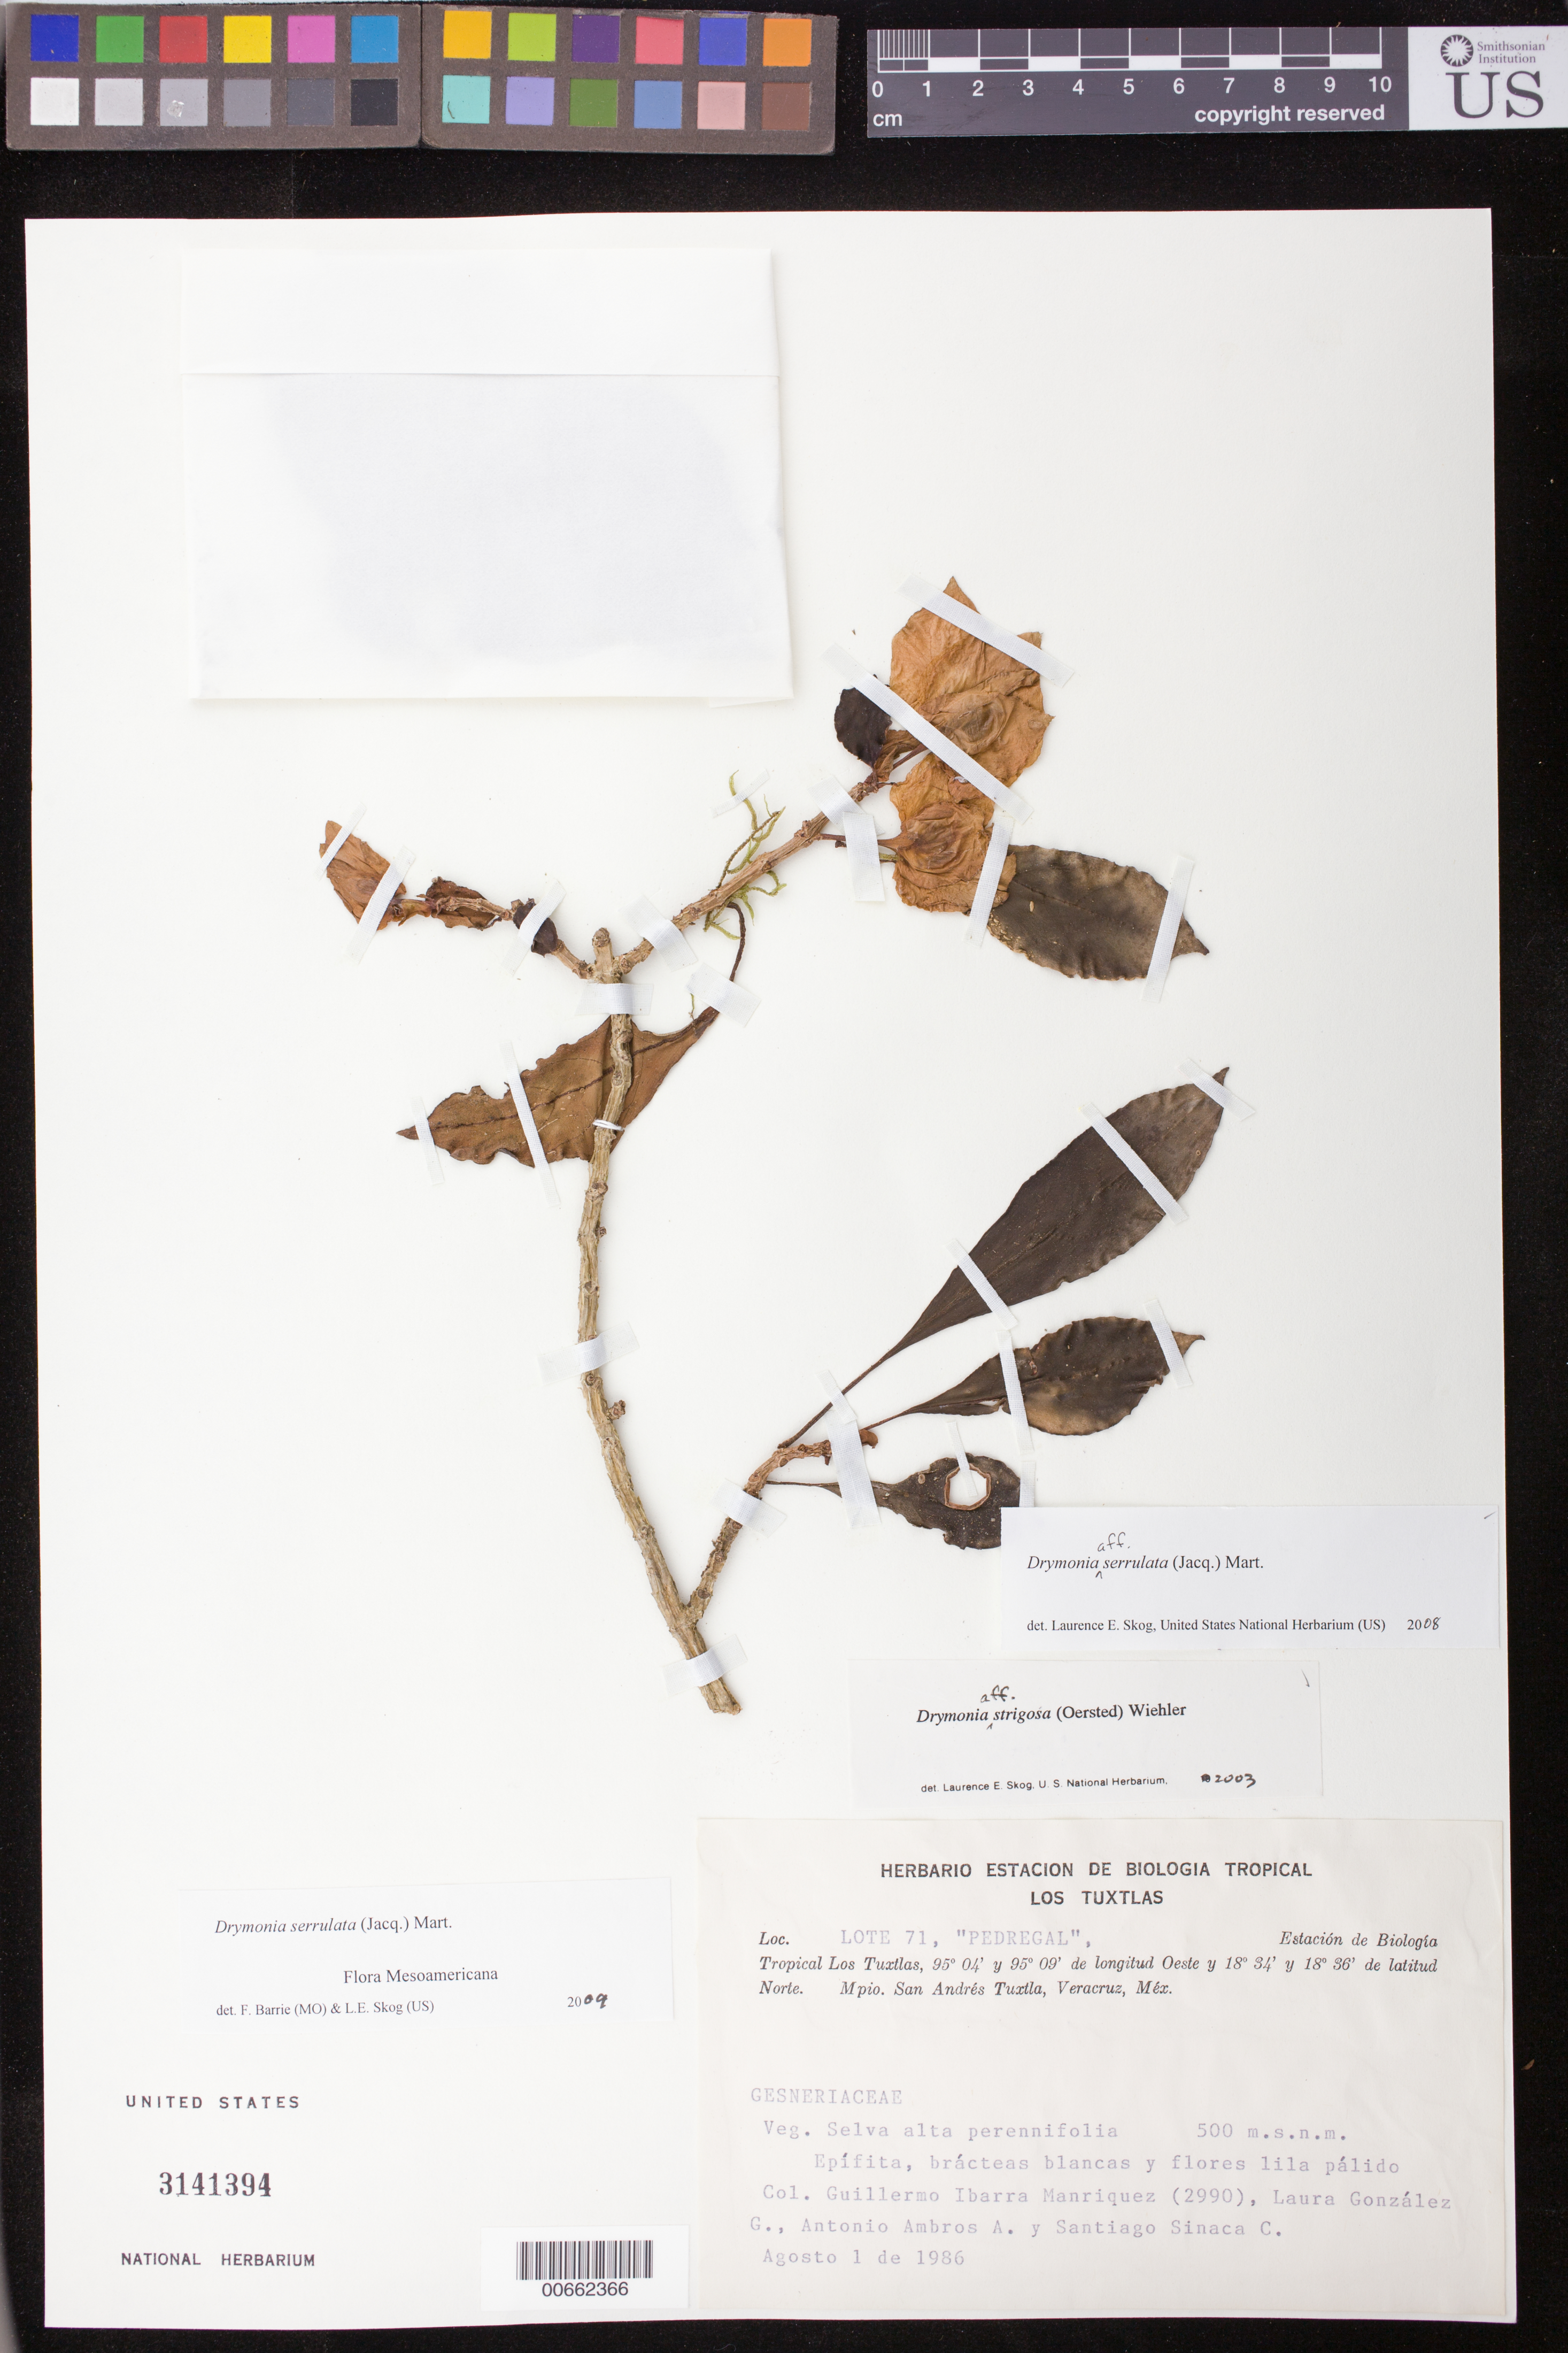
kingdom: Plantae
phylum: Tracheophyta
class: Magnoliopsida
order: Lamiales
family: Gesneriaceae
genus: Drymonia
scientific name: Drymonia mexicana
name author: Clavijo & J.L. Clark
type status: Isotype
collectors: G. Ibarra M., L. González G., A. Ambros A. & S. Sinaca-Colin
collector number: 2990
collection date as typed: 01 Aug 1986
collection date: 1986-08-01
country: Mexico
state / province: Veracruz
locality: Mpio. San Andrés Tuxtla, Estación de Biología Tropical Los Tuxtlas, Lote 71, "Pedregal"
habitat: Selva alta perennifolia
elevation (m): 500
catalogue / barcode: US 3141394